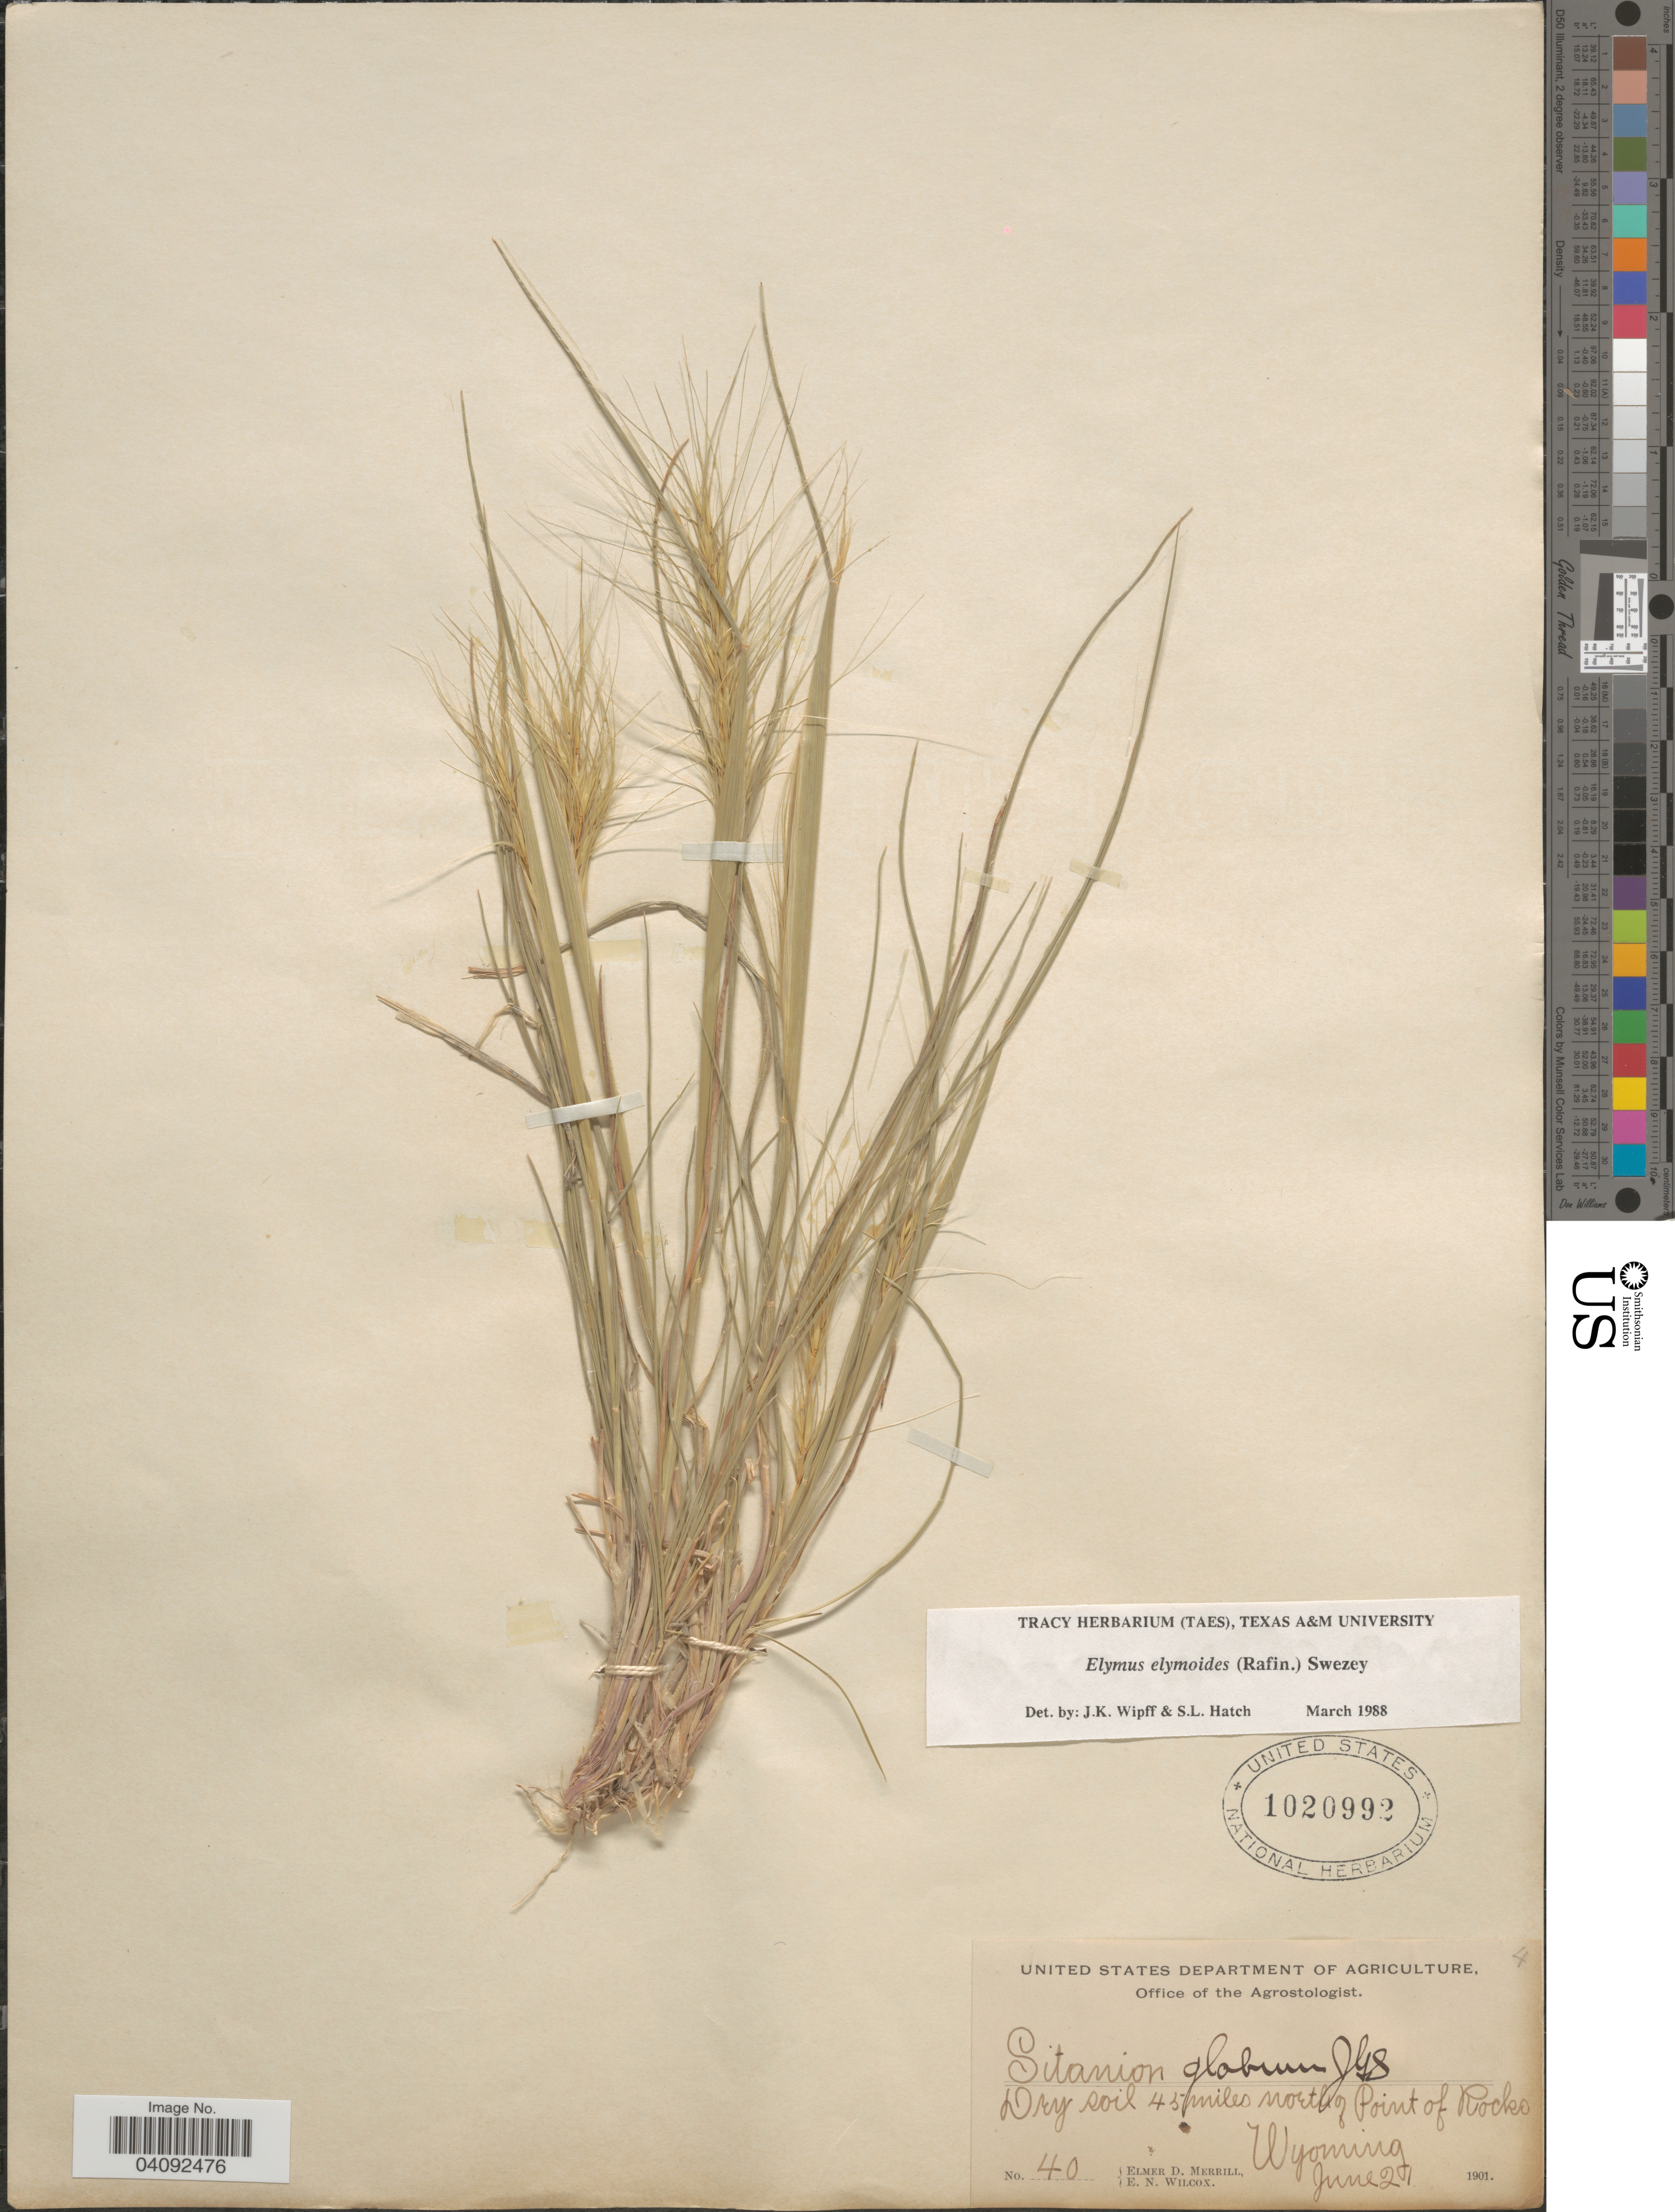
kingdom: Plantae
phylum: Tracheophyta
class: Liliopsida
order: Poales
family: Poaceae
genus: Elymus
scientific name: Elymus elymoides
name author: (Raf.) Swezey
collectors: E. D. Merrill & E. Wilcox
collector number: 40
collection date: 1901-06-21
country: United States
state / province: Wyoming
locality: Dry soil 45 miles north of Point of Rocks.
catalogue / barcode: US 1020992